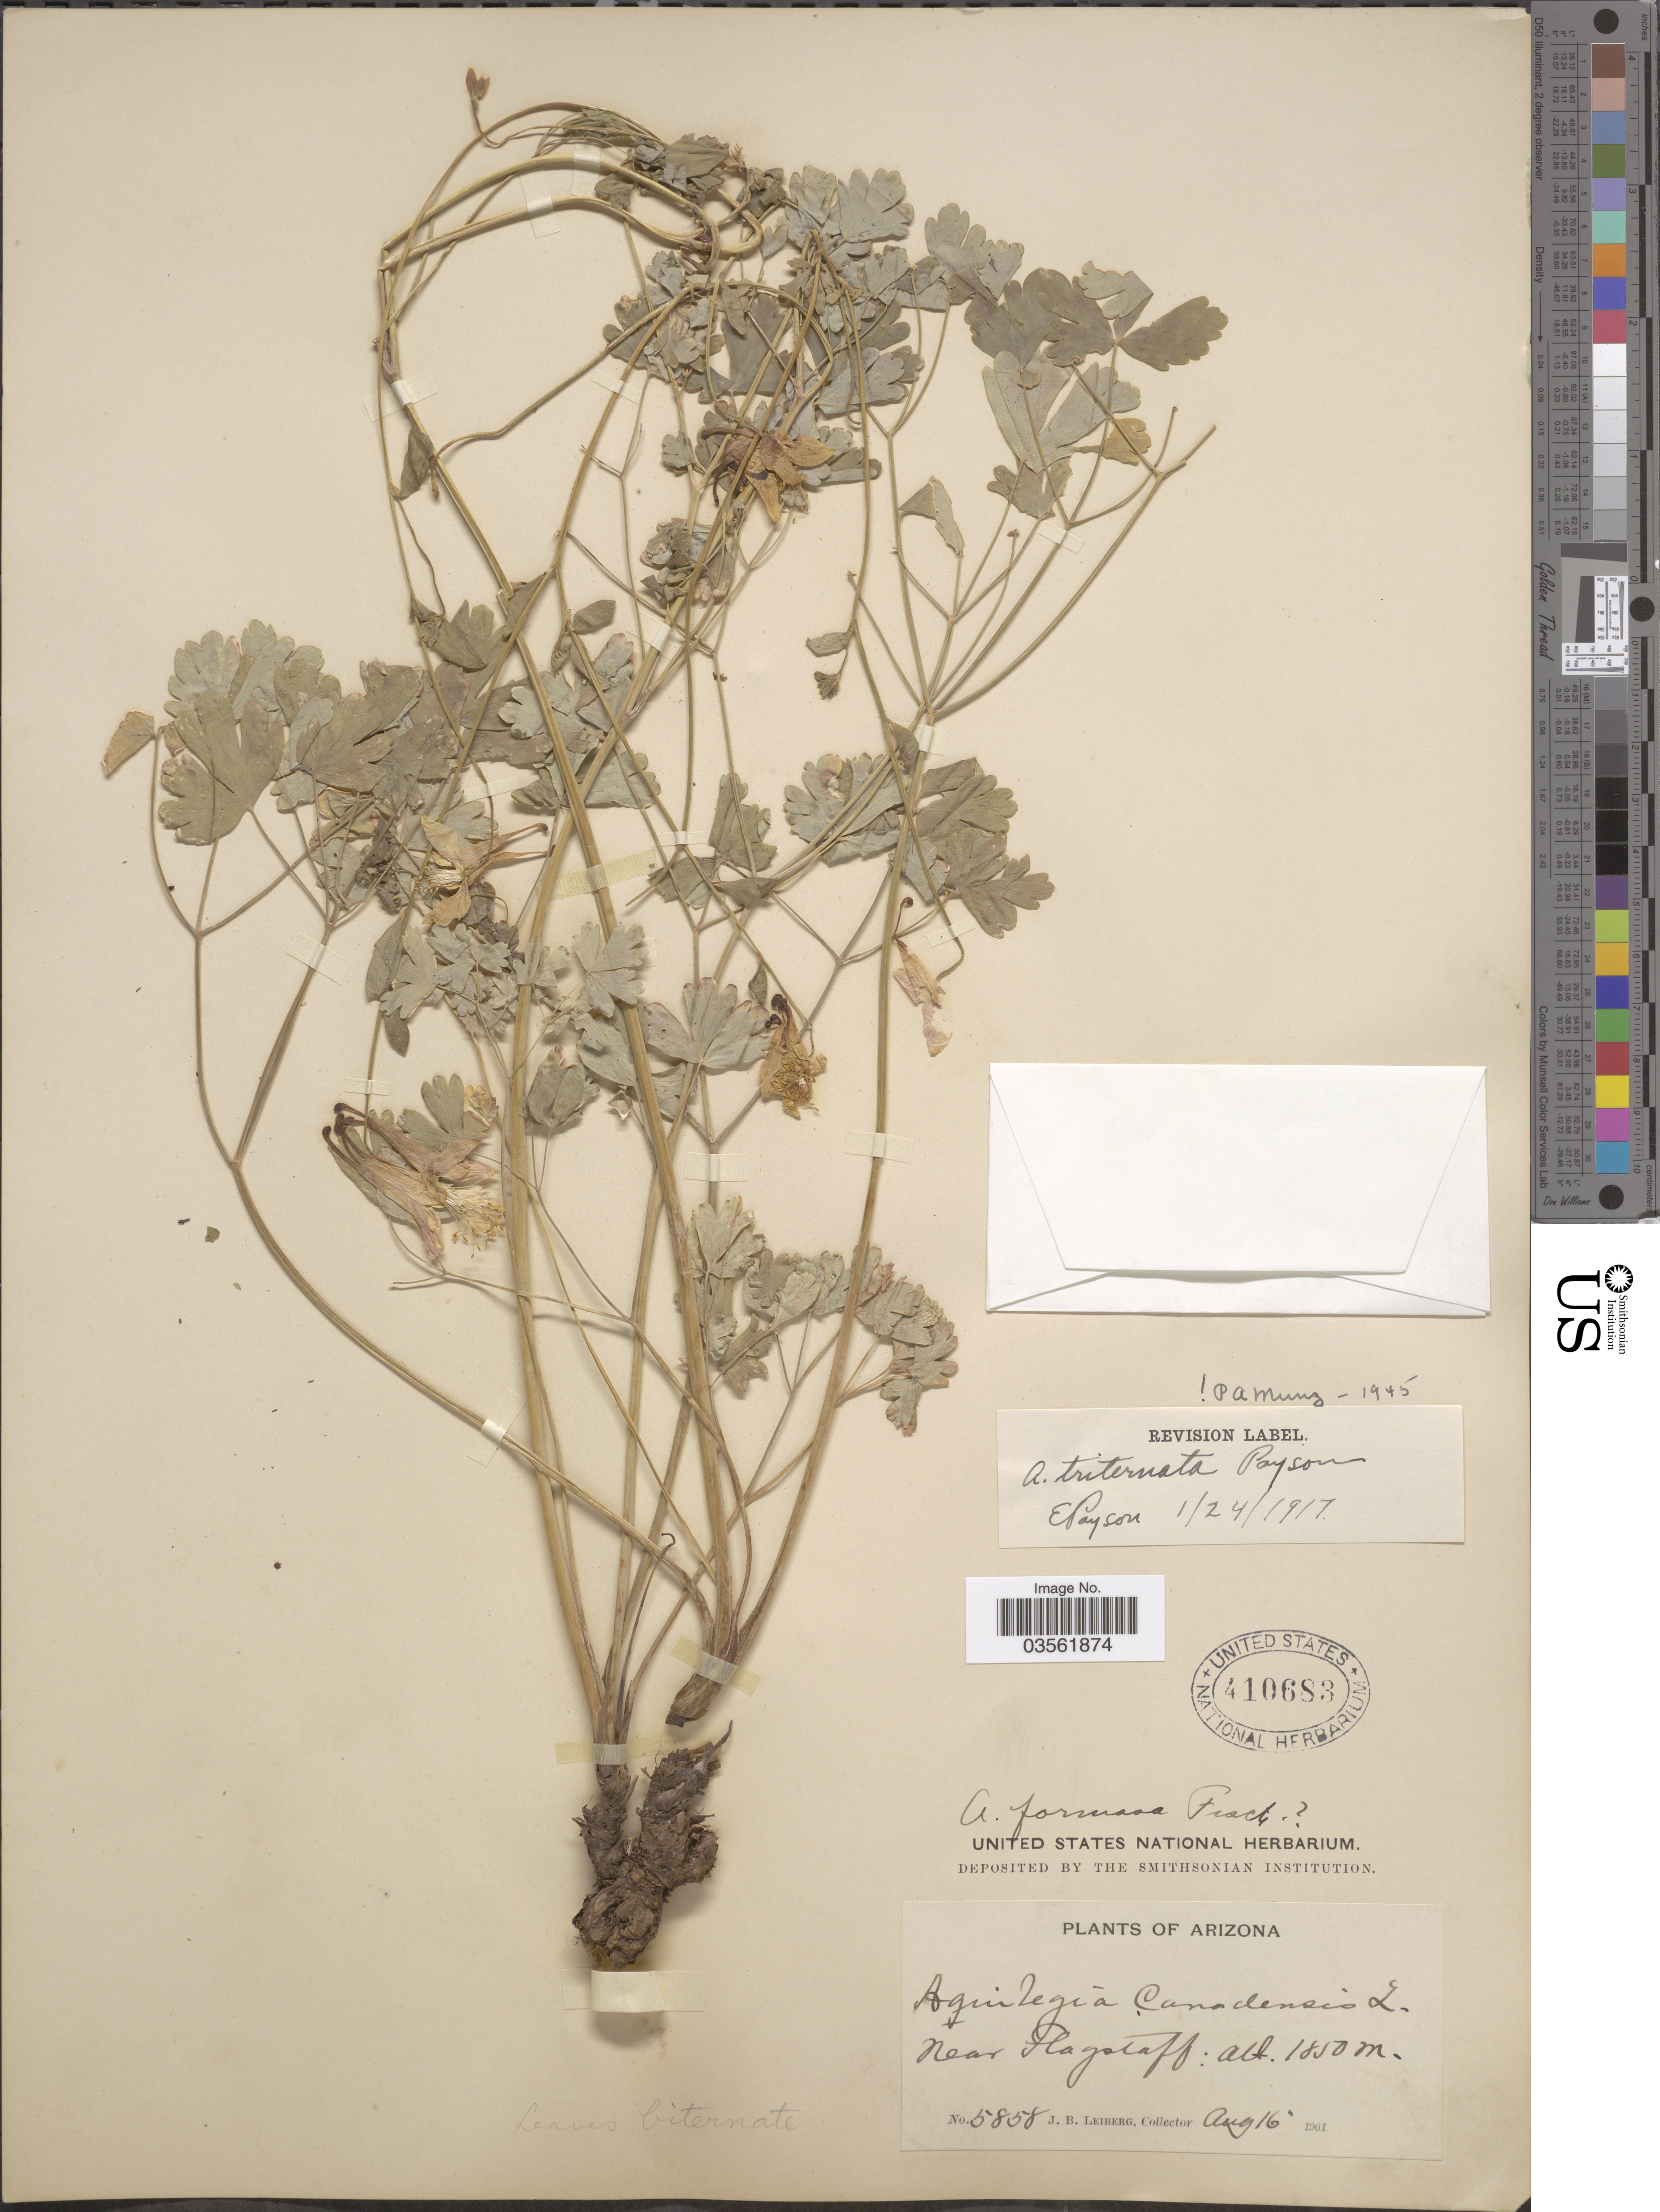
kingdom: Plantae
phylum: Tracheophyta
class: Magnoliopsida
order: Ranunculales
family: Ranunculaceae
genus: Aquilegia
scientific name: Aquilegia triternata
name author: Payson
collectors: J. B. Leiberg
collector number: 5858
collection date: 1901-08-16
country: United States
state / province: Arizona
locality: Near Flagstaff.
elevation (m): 1850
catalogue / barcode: US 410683